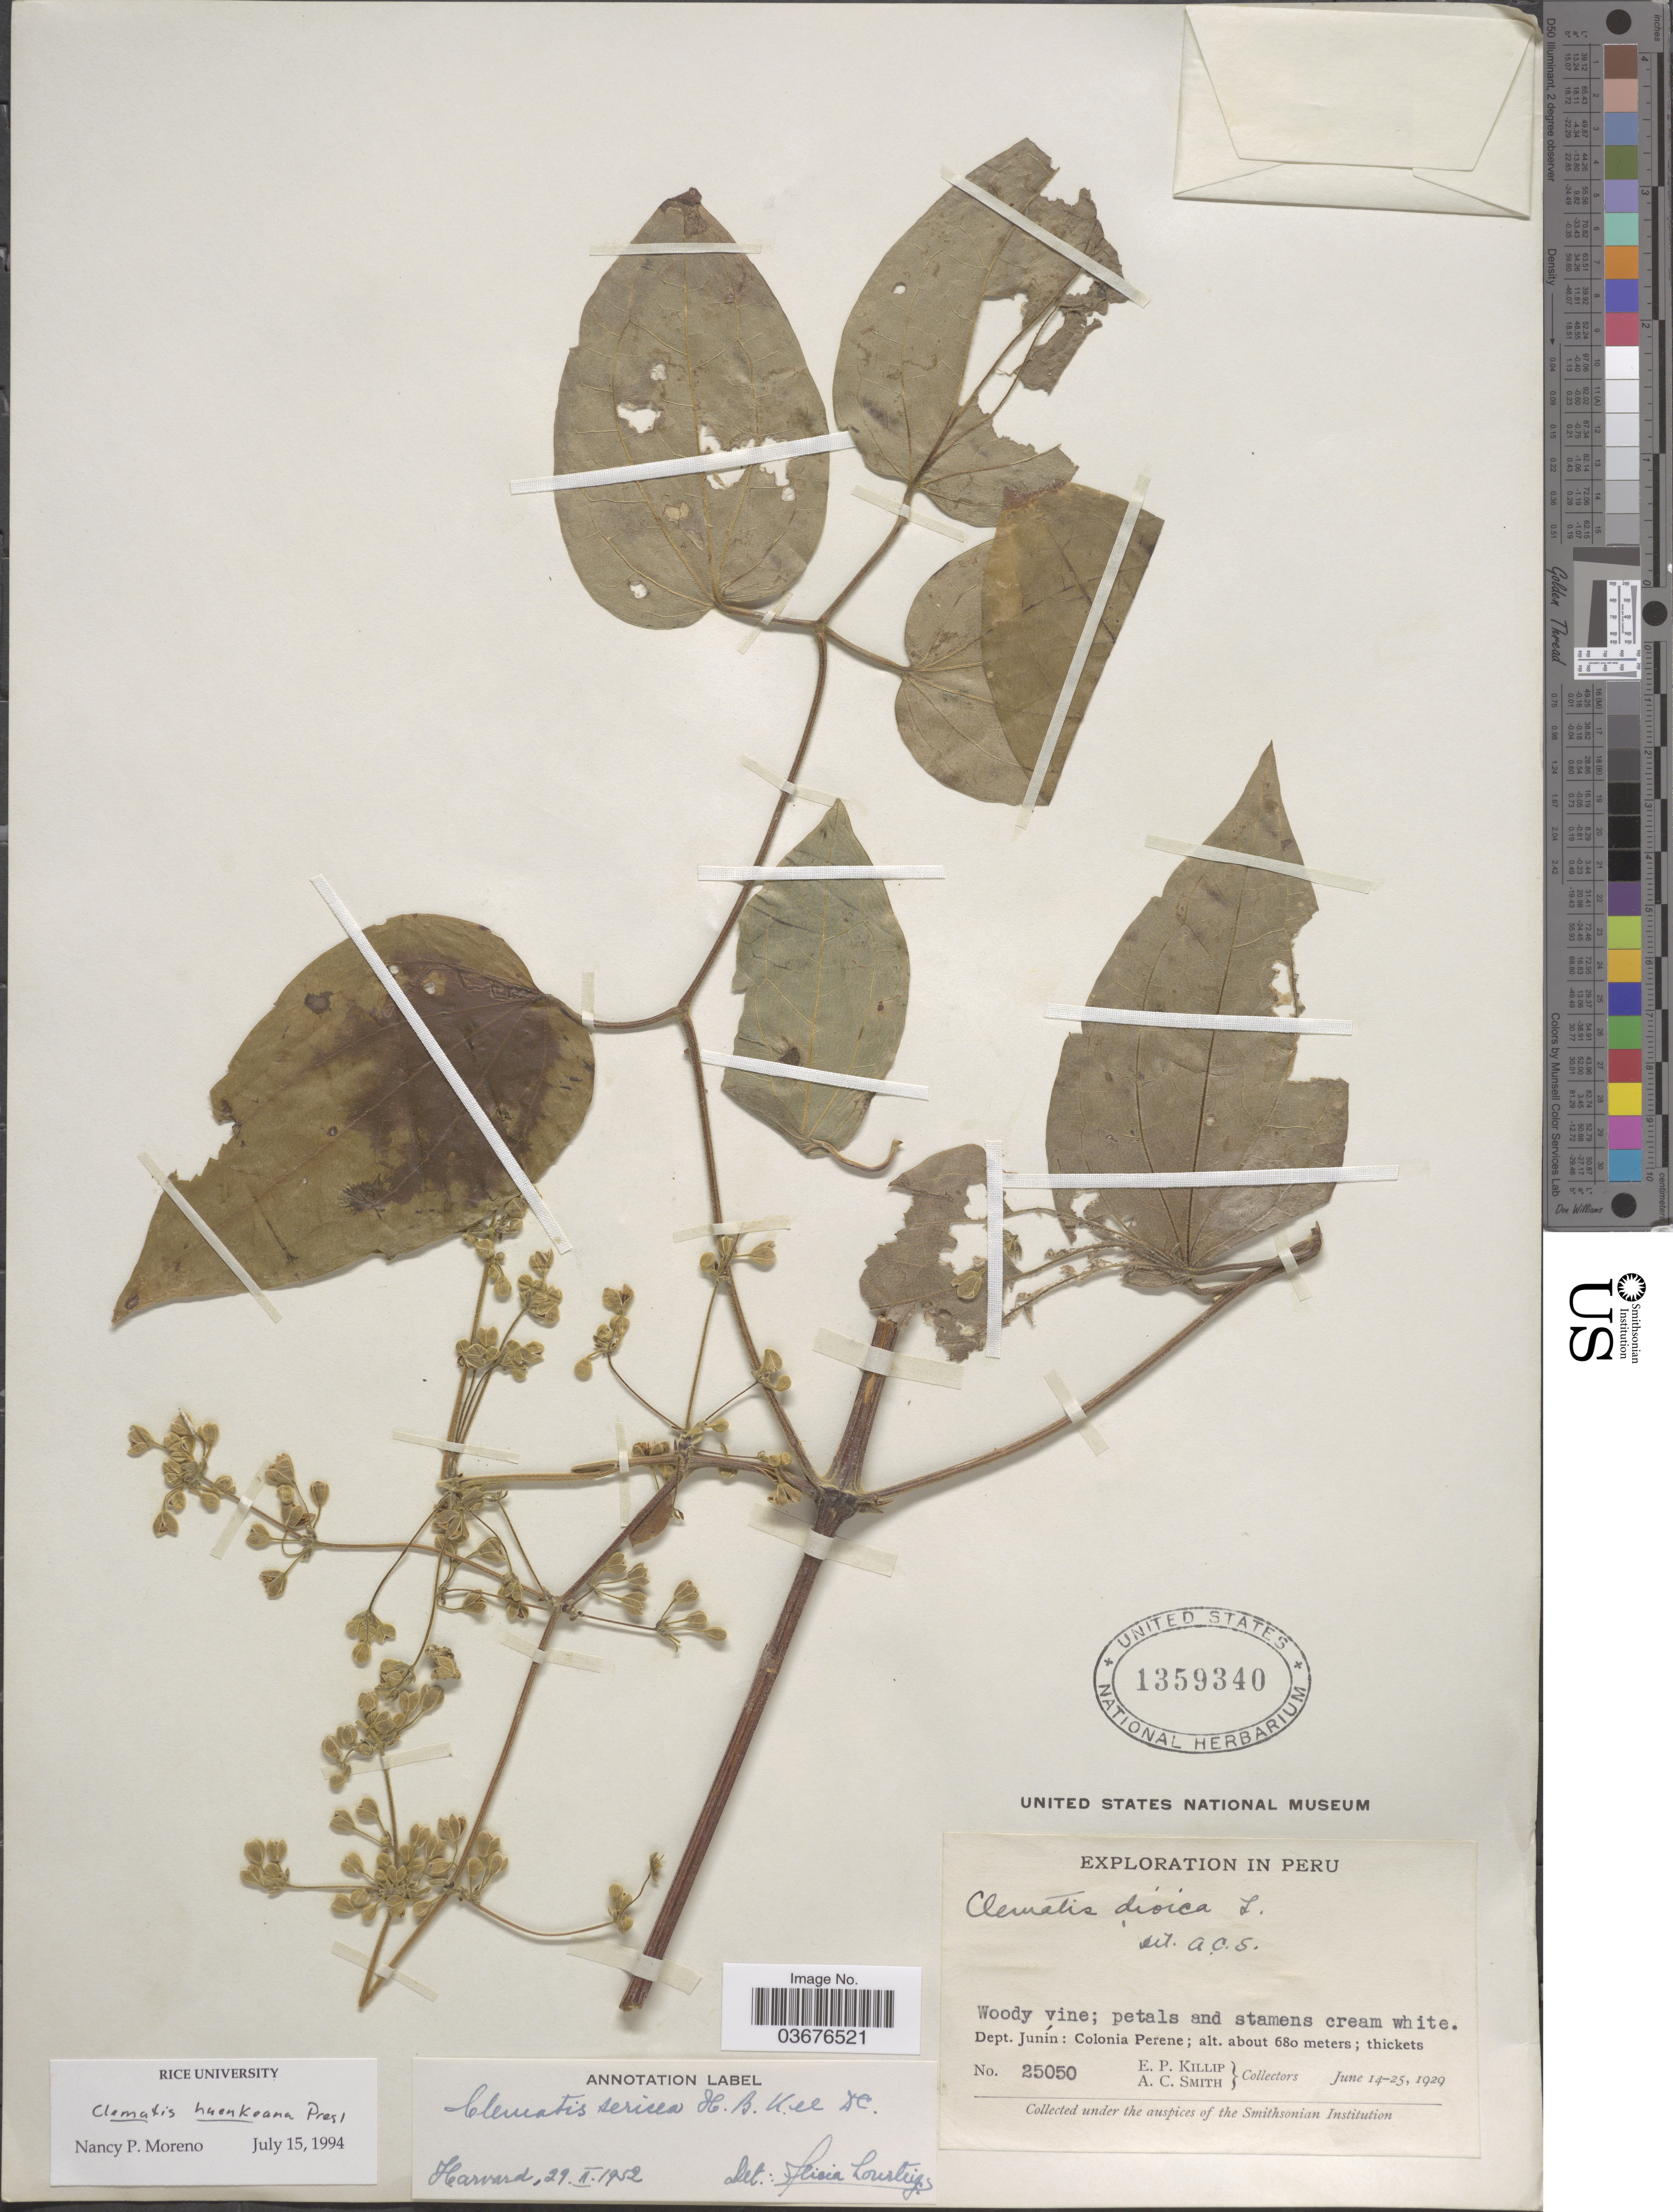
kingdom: Plantae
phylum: Tracheophyta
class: Magnoliopsida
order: Ranunculales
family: Ranunculaceae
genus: Clematis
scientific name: Clematis haenkeana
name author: C. Presl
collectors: E. P. Killip & A. C. Smith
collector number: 25050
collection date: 1929-06-14/1929-06-25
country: Peru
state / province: Junín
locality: Dept. Junín: Colonia Perene.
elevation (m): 680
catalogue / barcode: US 1359340